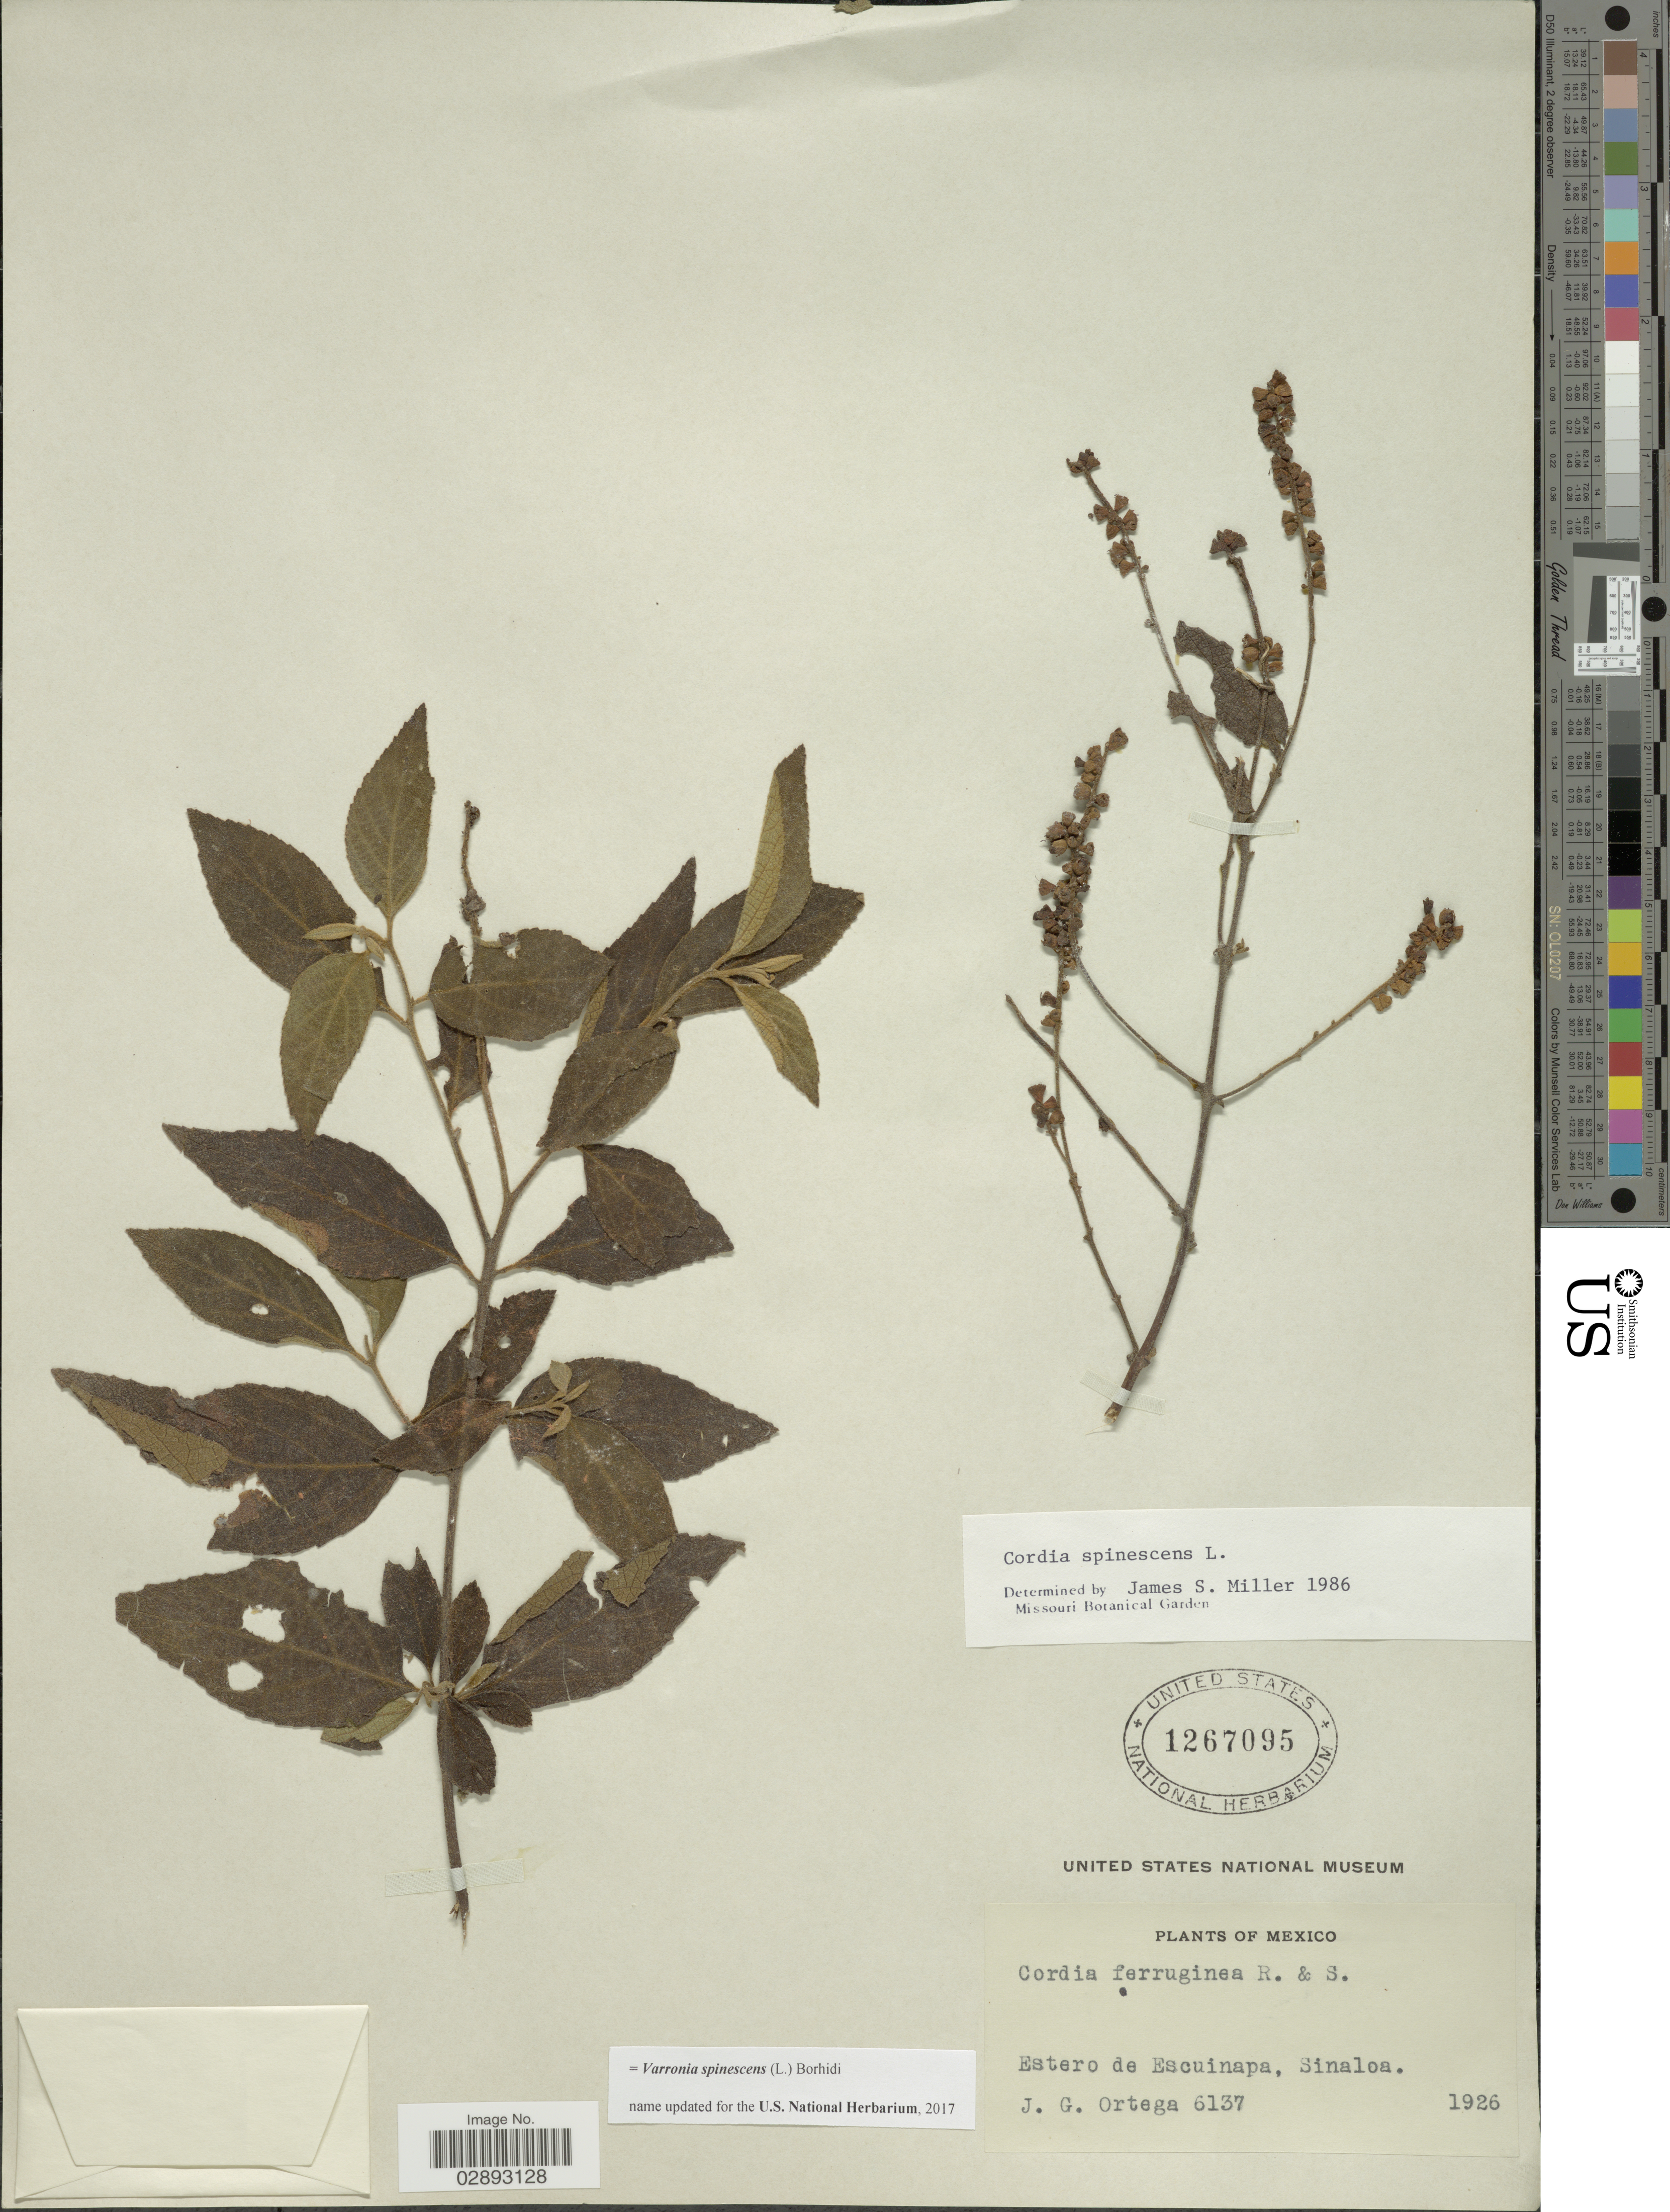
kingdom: Plantae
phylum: Tracheophyta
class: Magnoliopsida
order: Boraginales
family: Cordiaceae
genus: Varronia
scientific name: Varronia spinescens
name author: (L.) Borhidi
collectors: J. Ortega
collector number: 6137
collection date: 1926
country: Mexico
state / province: Sinaloa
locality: Estero de Escuinapa.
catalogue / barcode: US 1267095